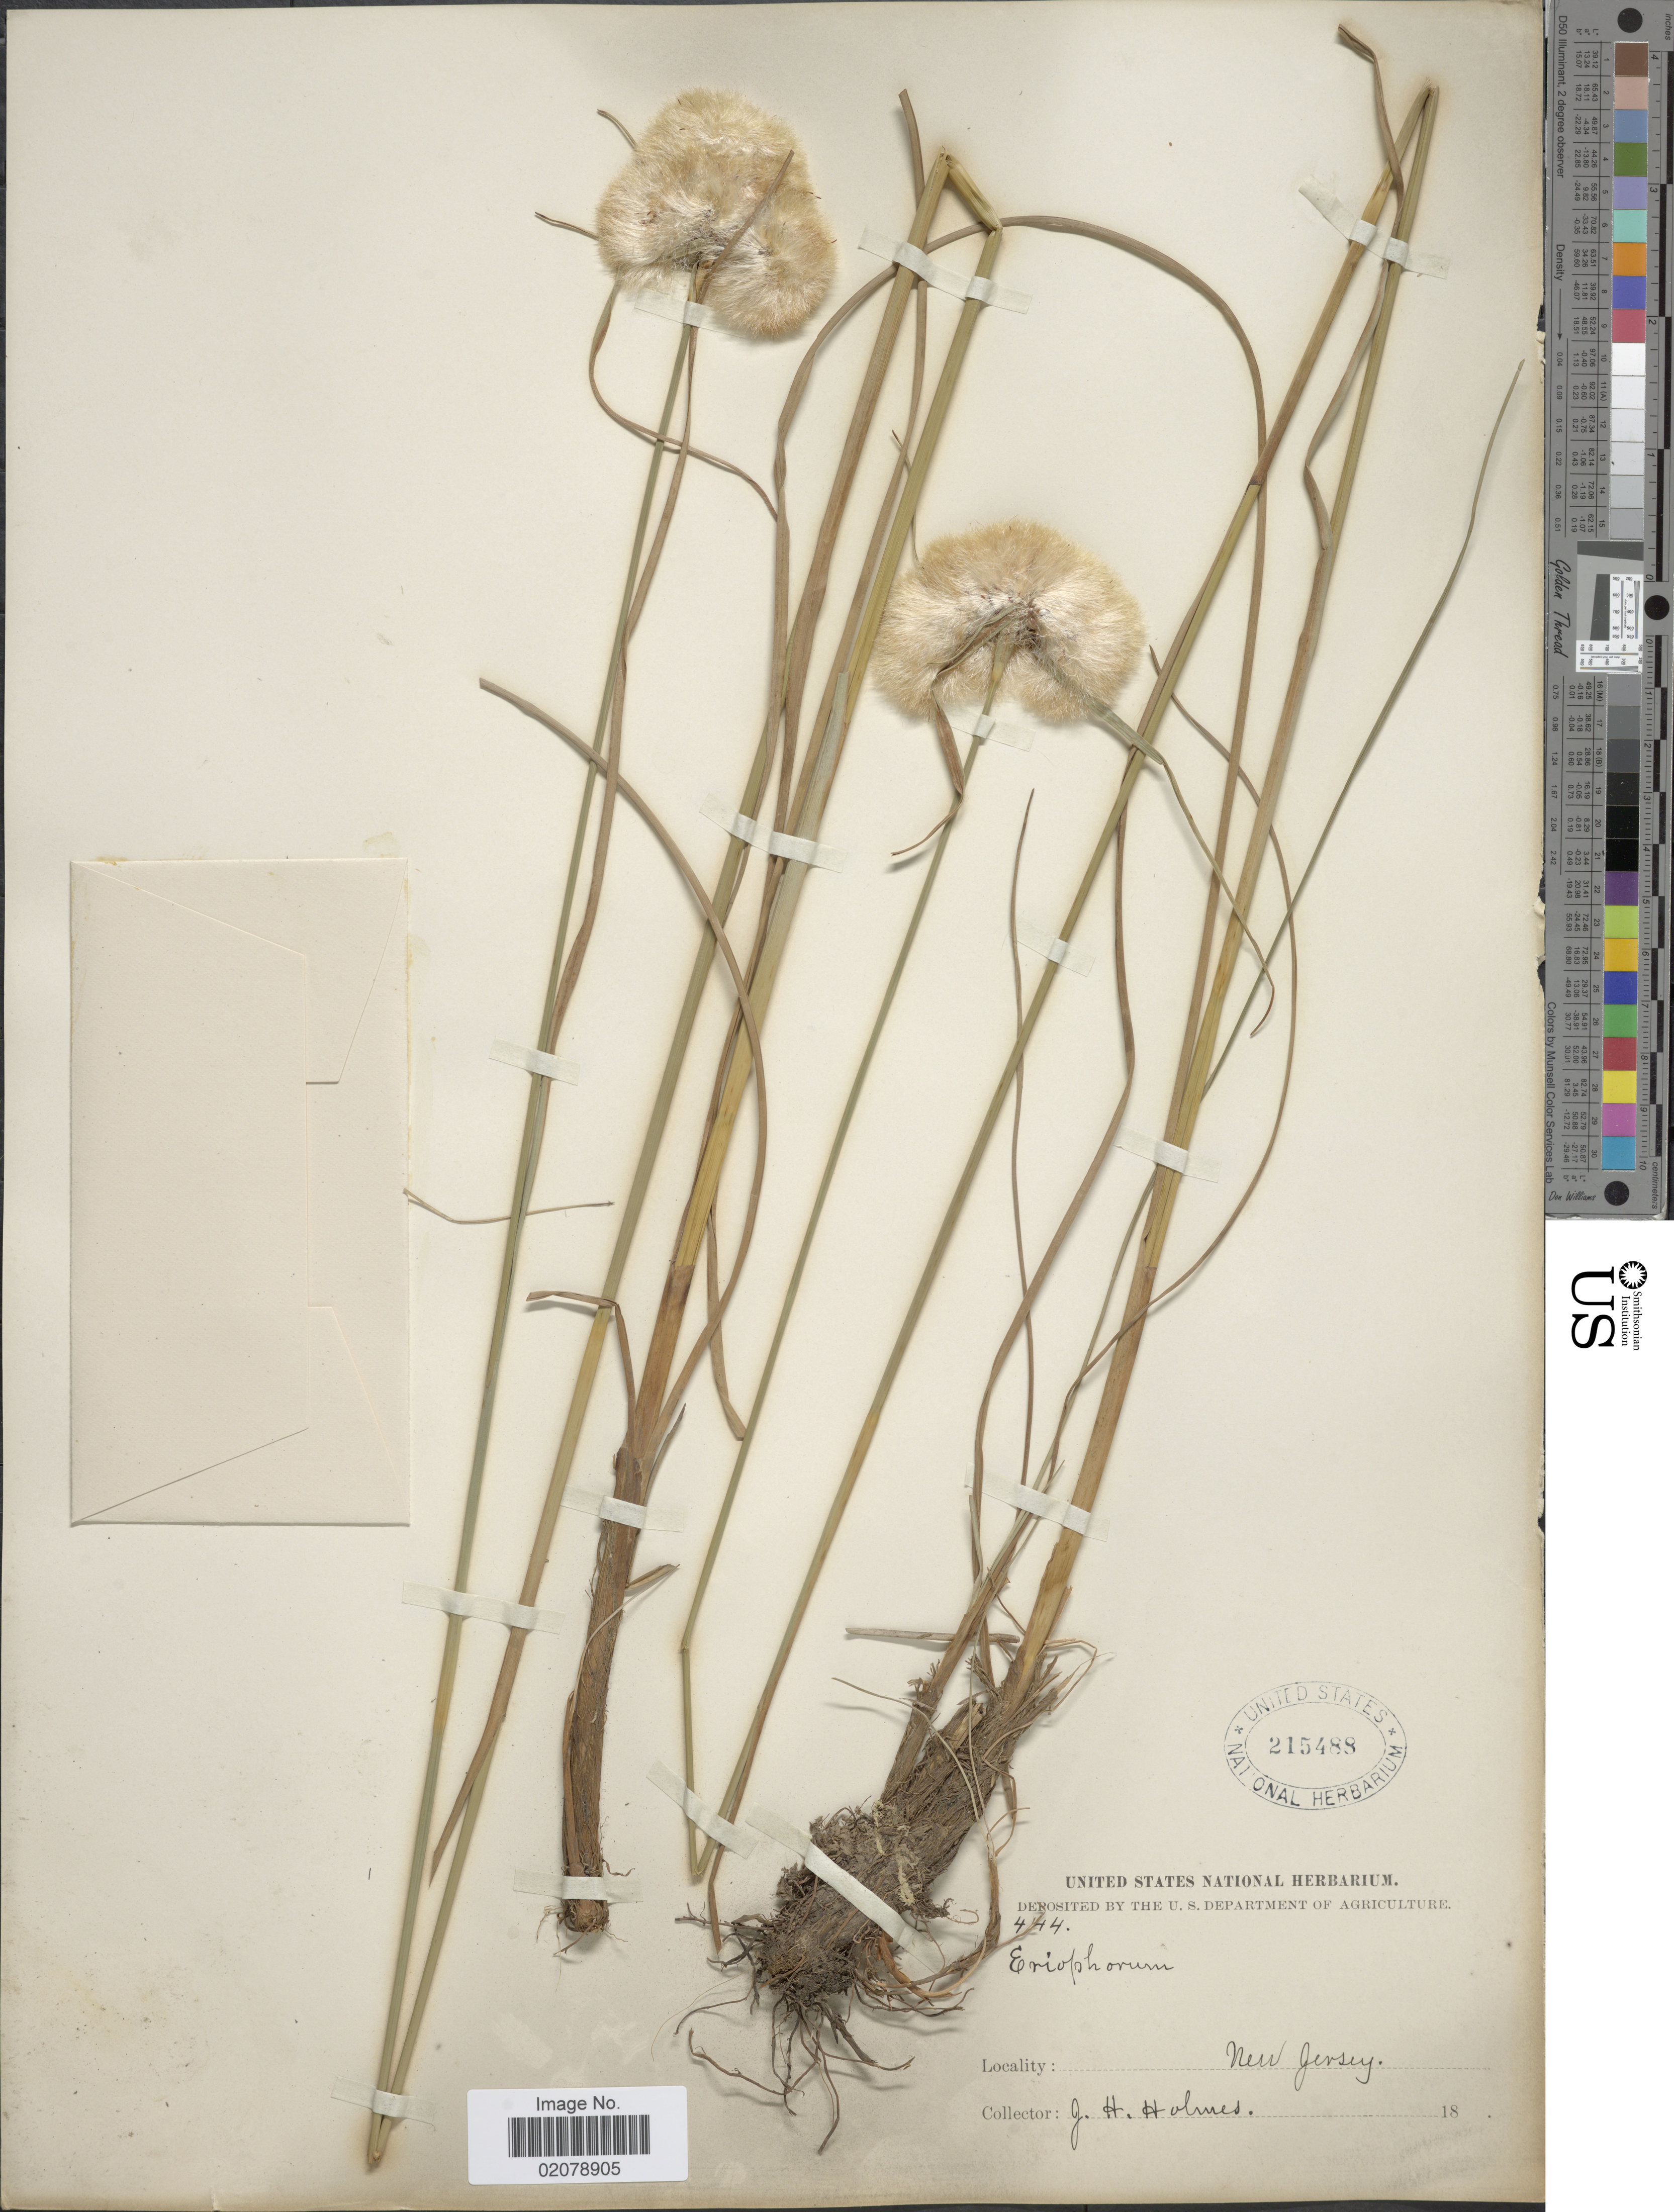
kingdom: Plantae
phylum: Tracheophyta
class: Liliopsida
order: Poales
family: Cyperaceae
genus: Eriophorum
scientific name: Eriophorum virginicum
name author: L.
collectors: J. Holmes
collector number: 444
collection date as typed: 18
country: United States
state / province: New Jersey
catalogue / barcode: US 215488